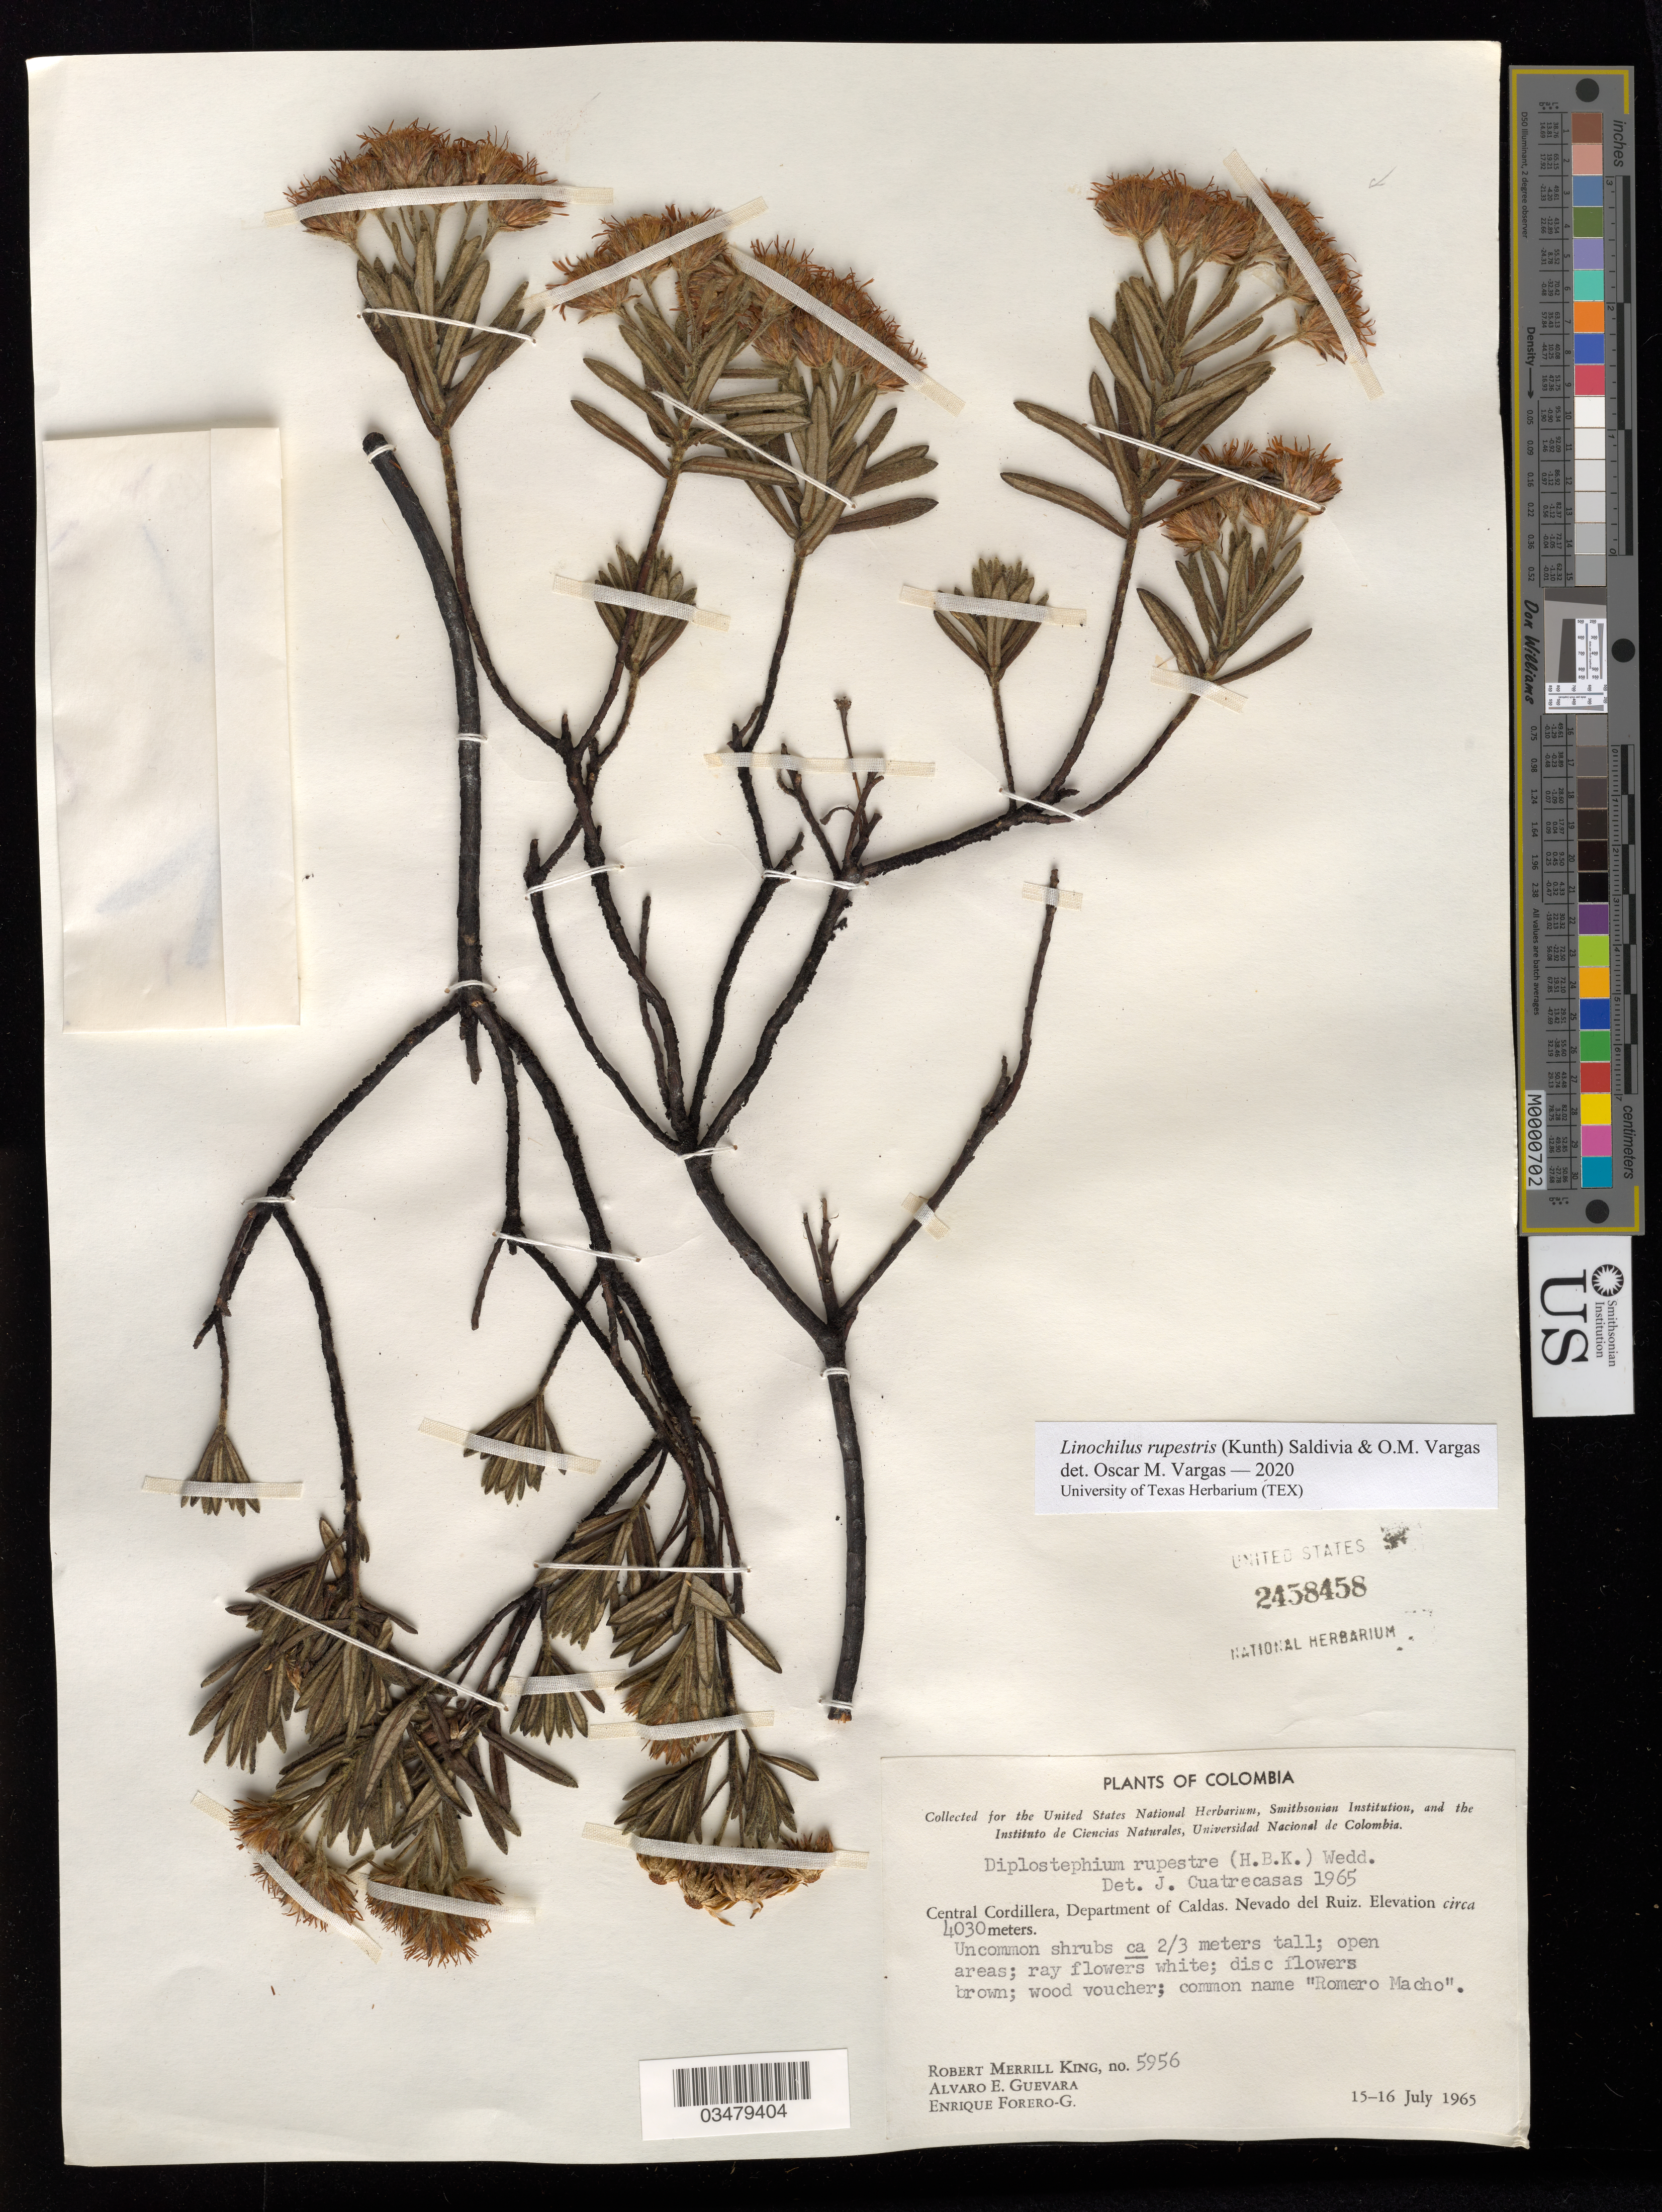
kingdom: Plantae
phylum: Tracheophyta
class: Magnoliopsida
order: Asterales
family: Asteraceae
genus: Linochilus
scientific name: Linochilus rupestris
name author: (Kunth) Saldivia & O.M. Vargas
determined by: Vargas, Oscar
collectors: R. M. King, A. E. Guevara & E. Forero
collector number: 5956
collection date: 1965-07-15/1965-07-16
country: Colombia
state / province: Caldas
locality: Central Cordillera, Department of Caldas. Nevado del Ruiz.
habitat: Open areas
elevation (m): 4030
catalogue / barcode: US 2458458